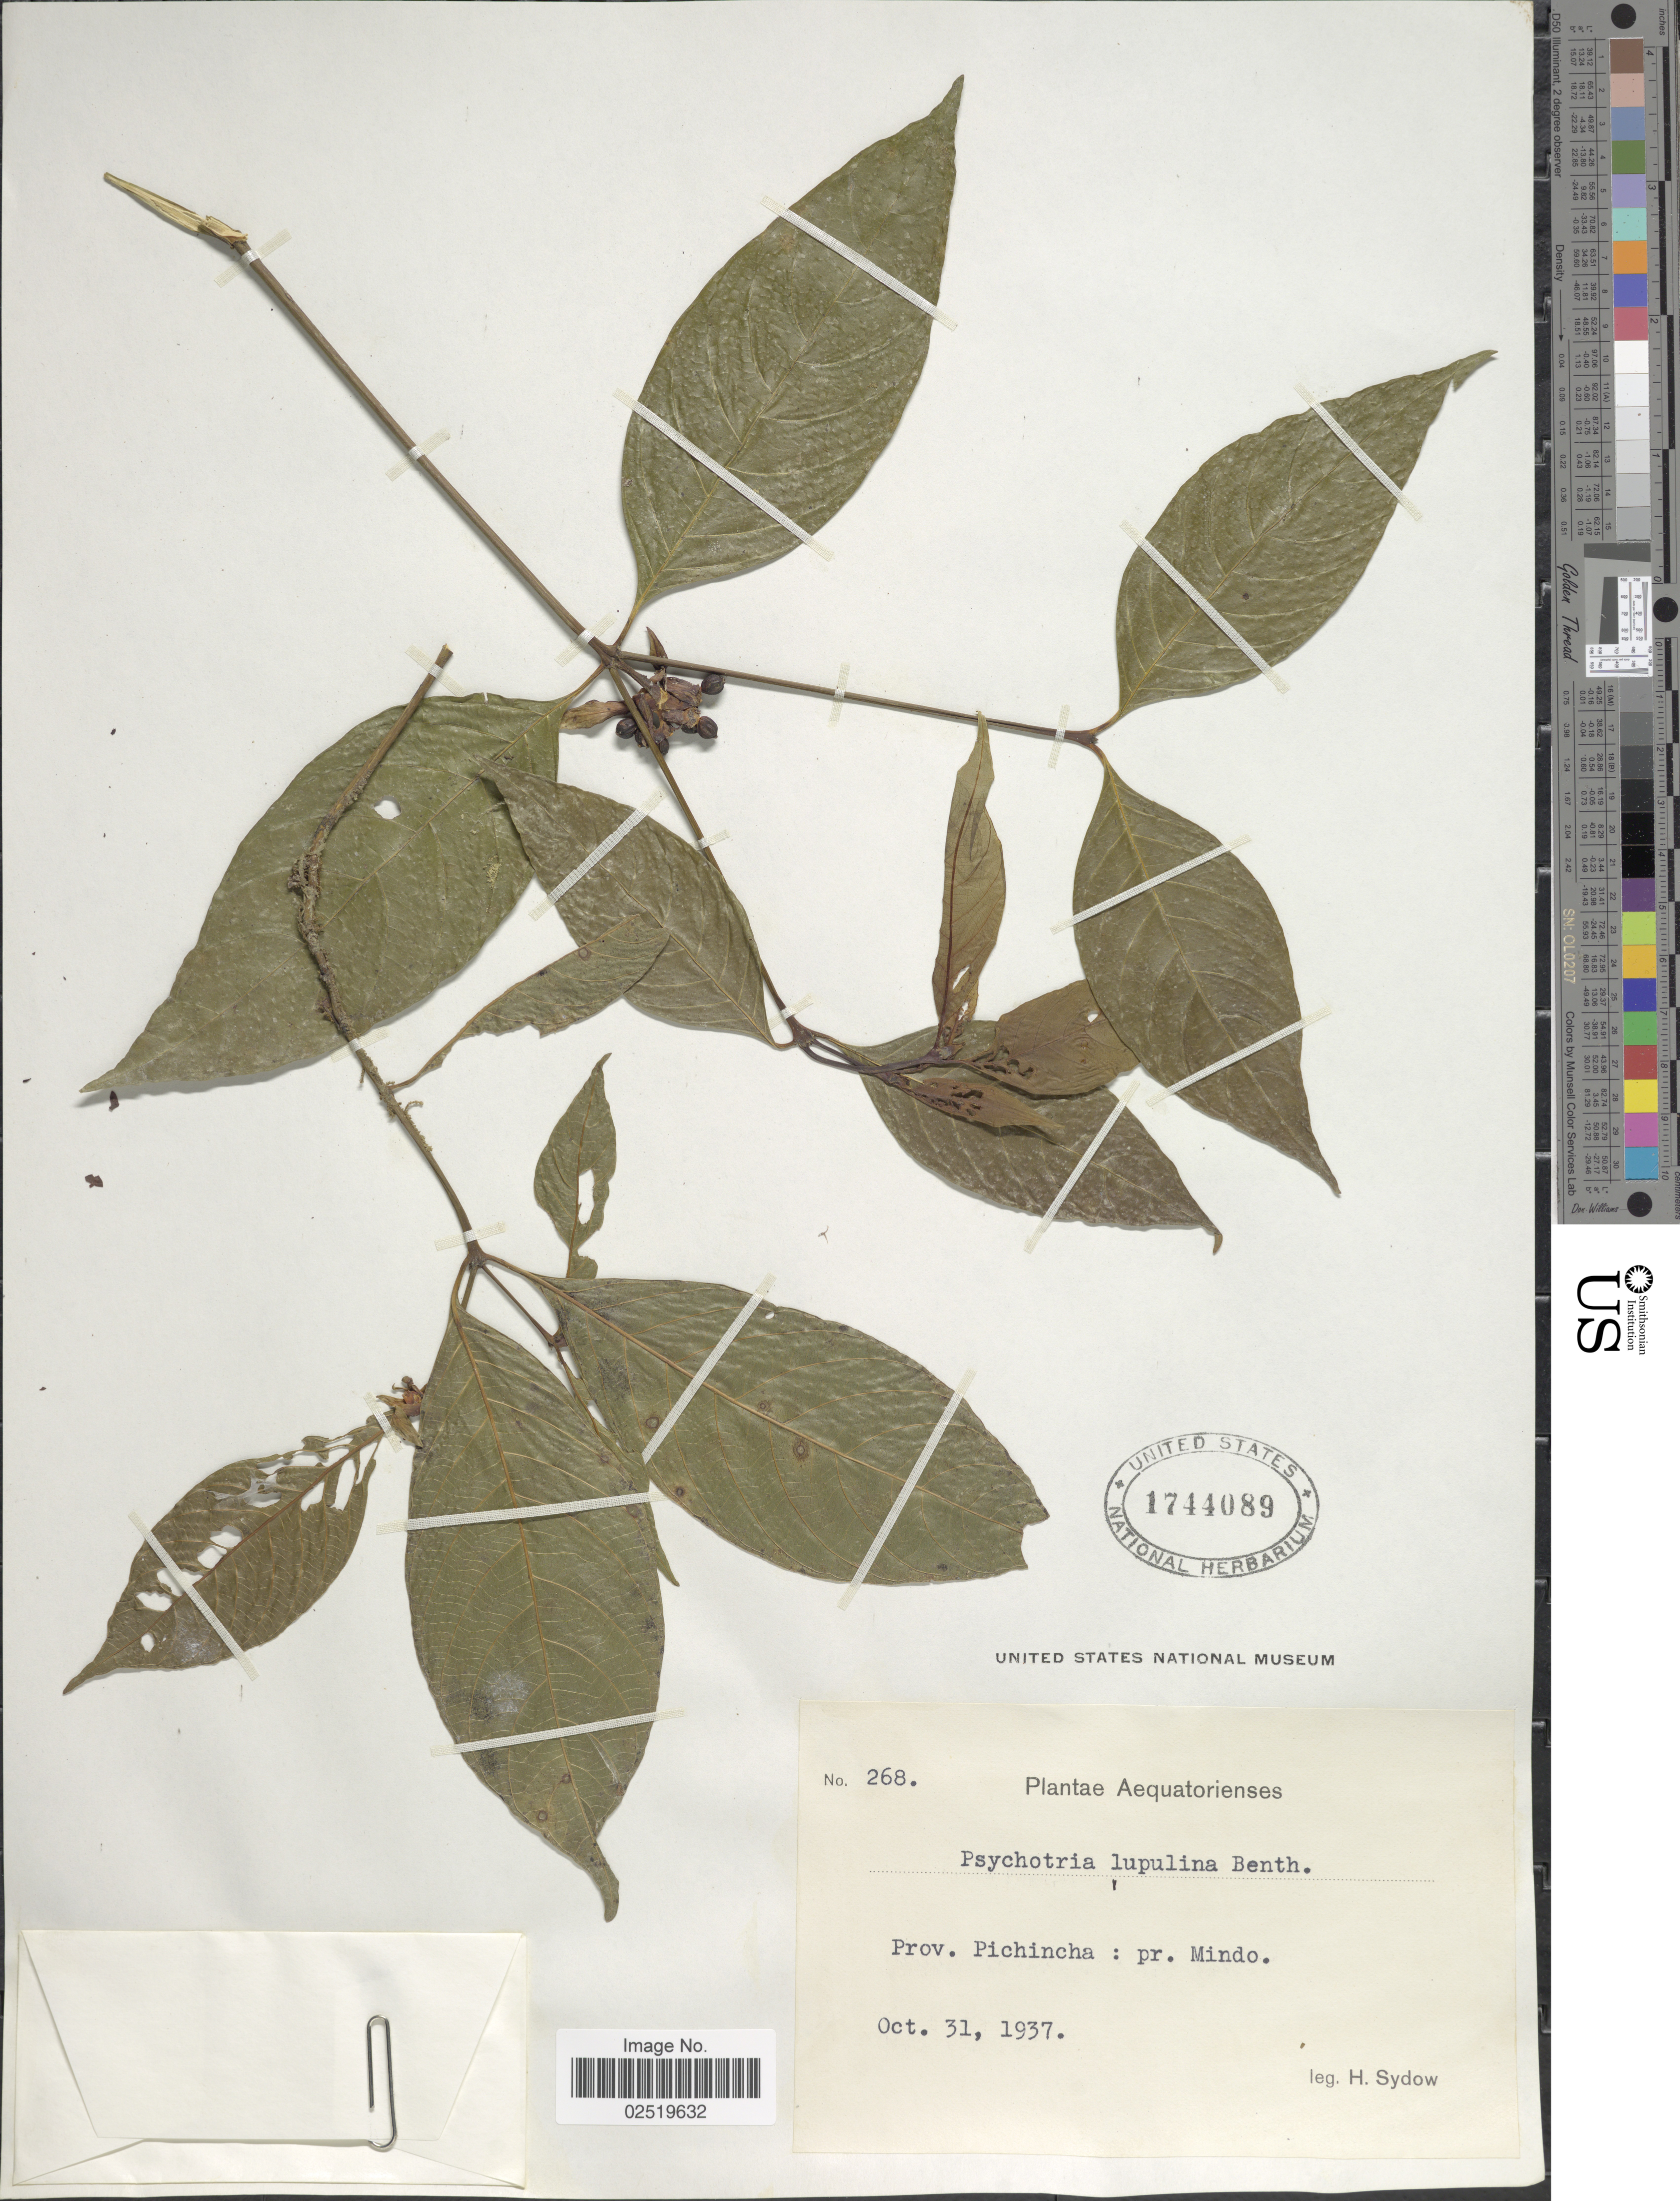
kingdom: Plantae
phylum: Tracheophyta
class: Magnoliopsida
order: Gentianales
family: Rubiaceae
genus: Psychotria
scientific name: Psychotria lupulina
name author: Benth.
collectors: H. Sydow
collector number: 268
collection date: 1937-10-31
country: Ecuador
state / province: Pichincha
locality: Aequatorienses, pr. Mindo.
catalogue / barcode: US 1744089